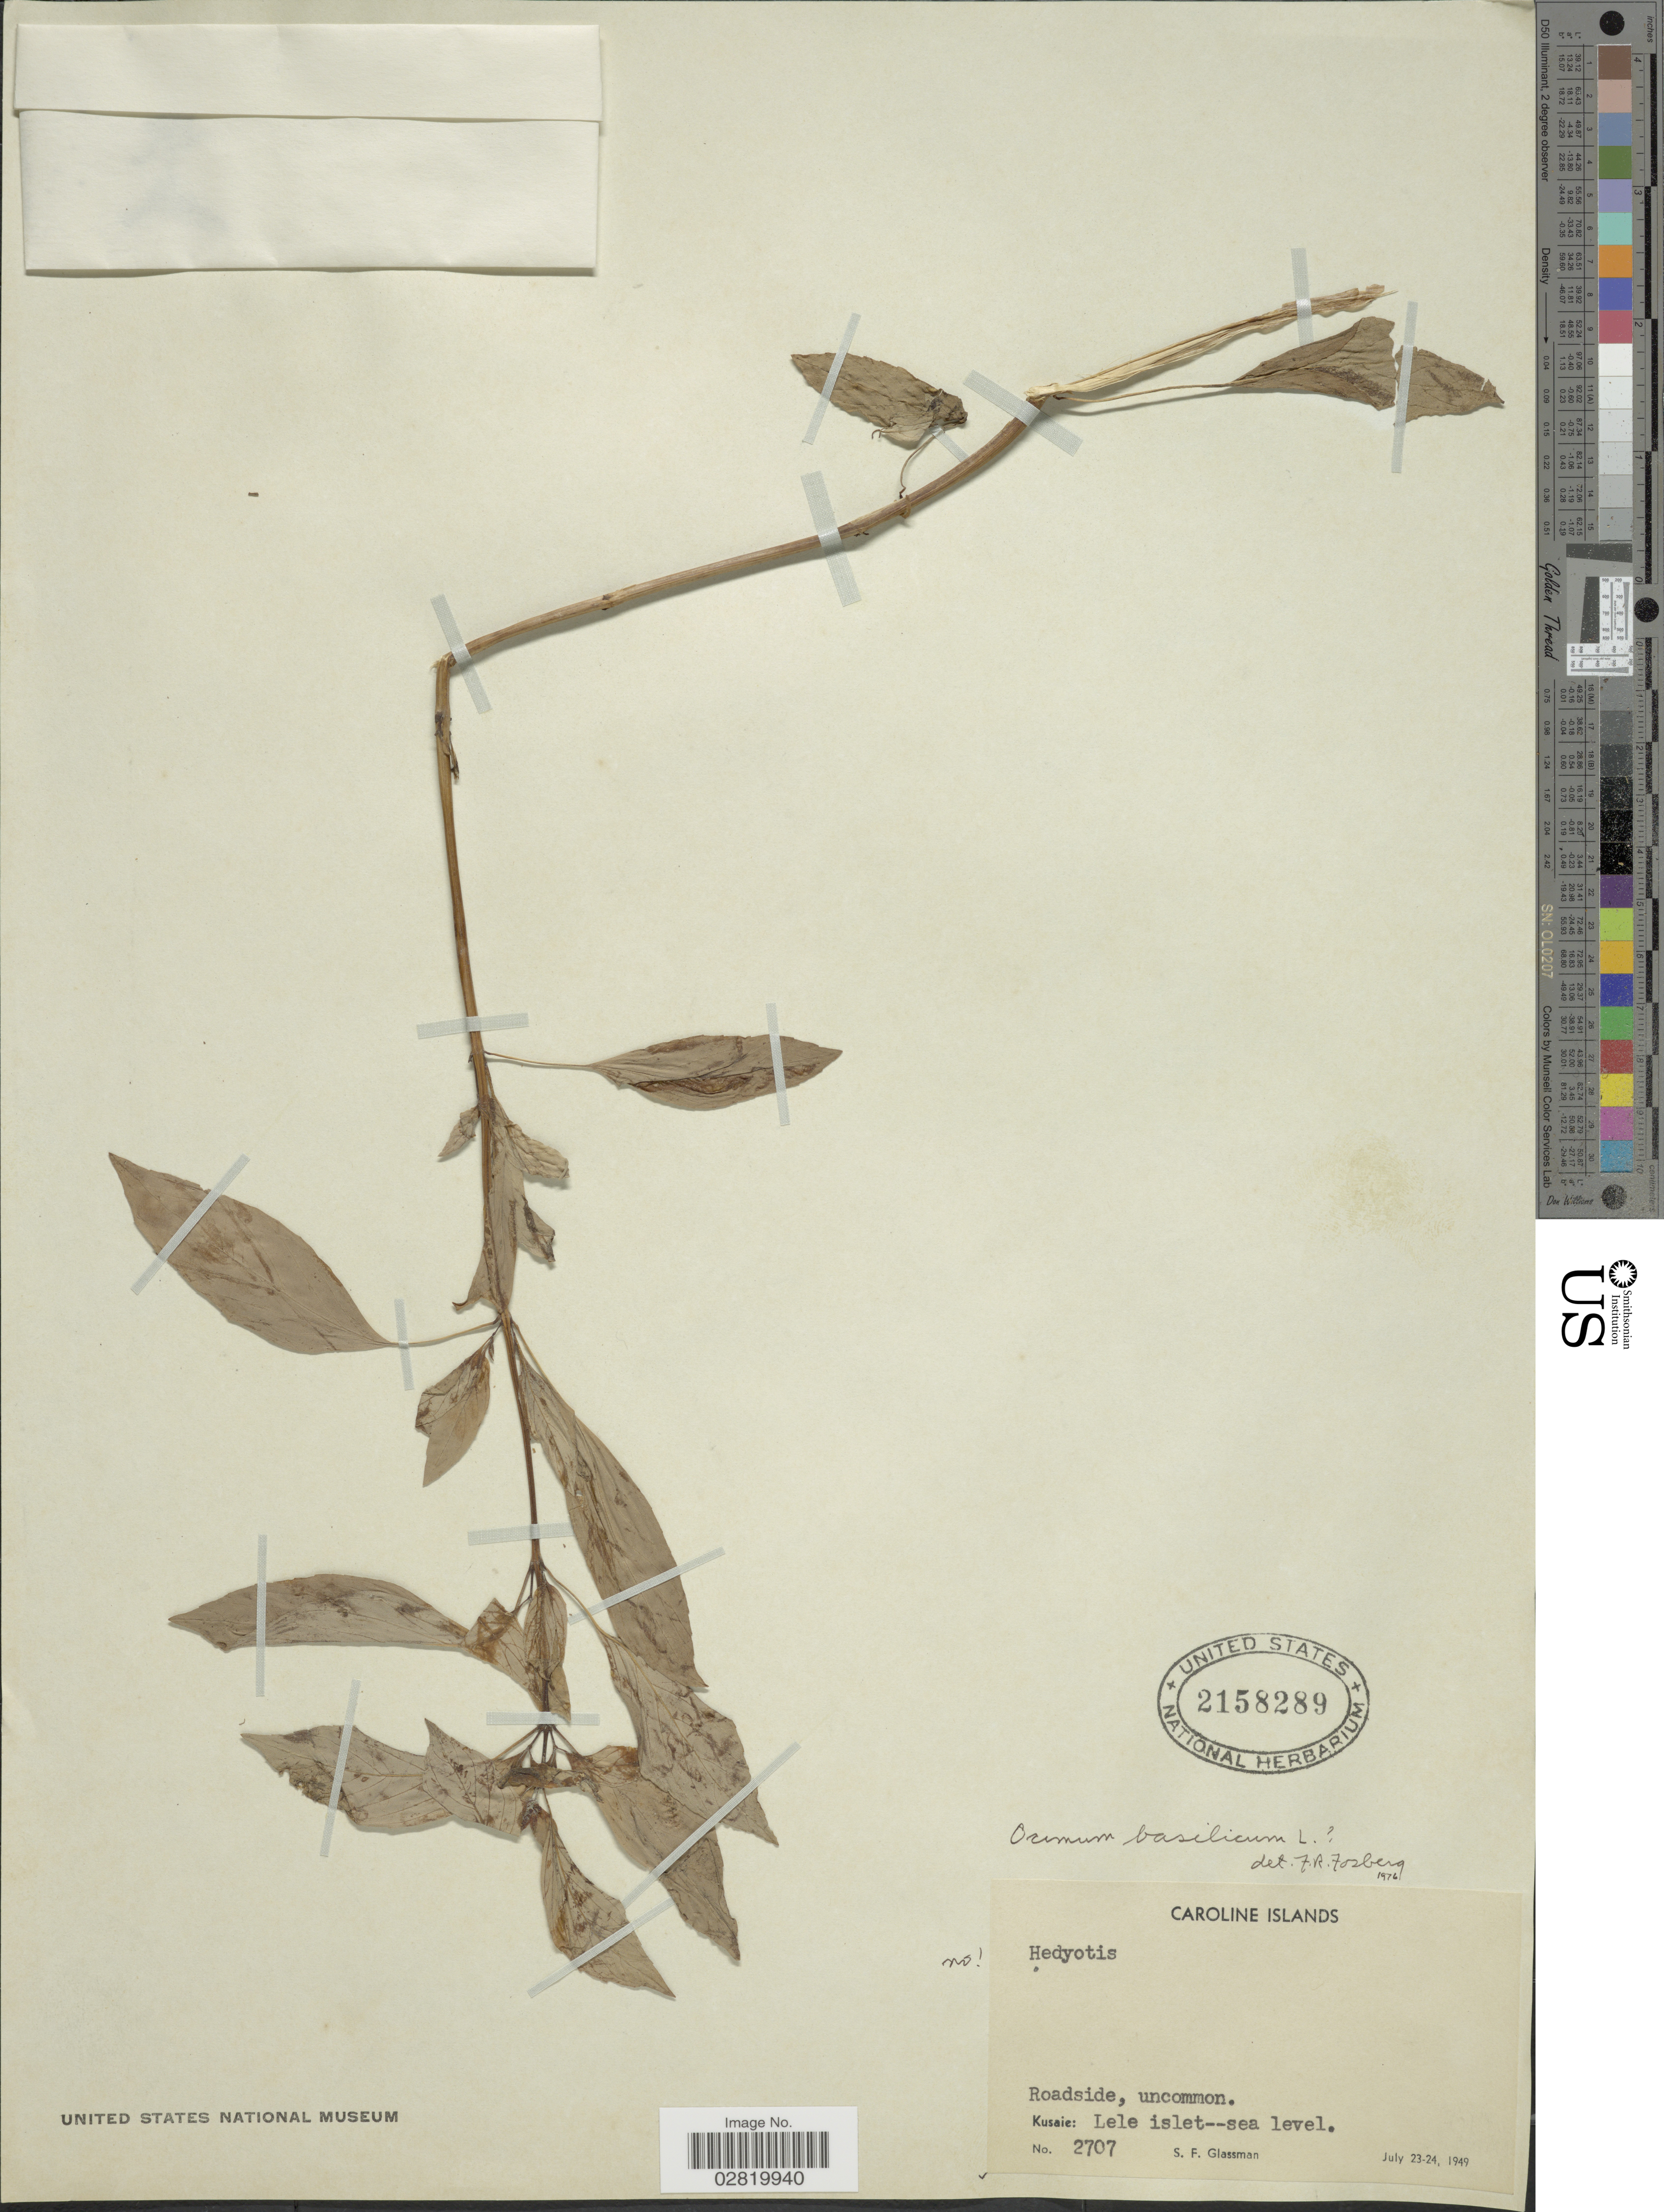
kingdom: Plantae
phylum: Tracheophyta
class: Magnoliopsida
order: Lamiales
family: Lamiaceae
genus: Ocimum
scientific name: Ocimum basilicum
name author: L.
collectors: S. F. Glassman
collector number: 2707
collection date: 1949-07-23/1949-07-24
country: Micronesia, Federated States of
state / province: Kosrae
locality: Caroline Islands, Roadside, Kusaie: Lele islet.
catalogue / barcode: US 2158289